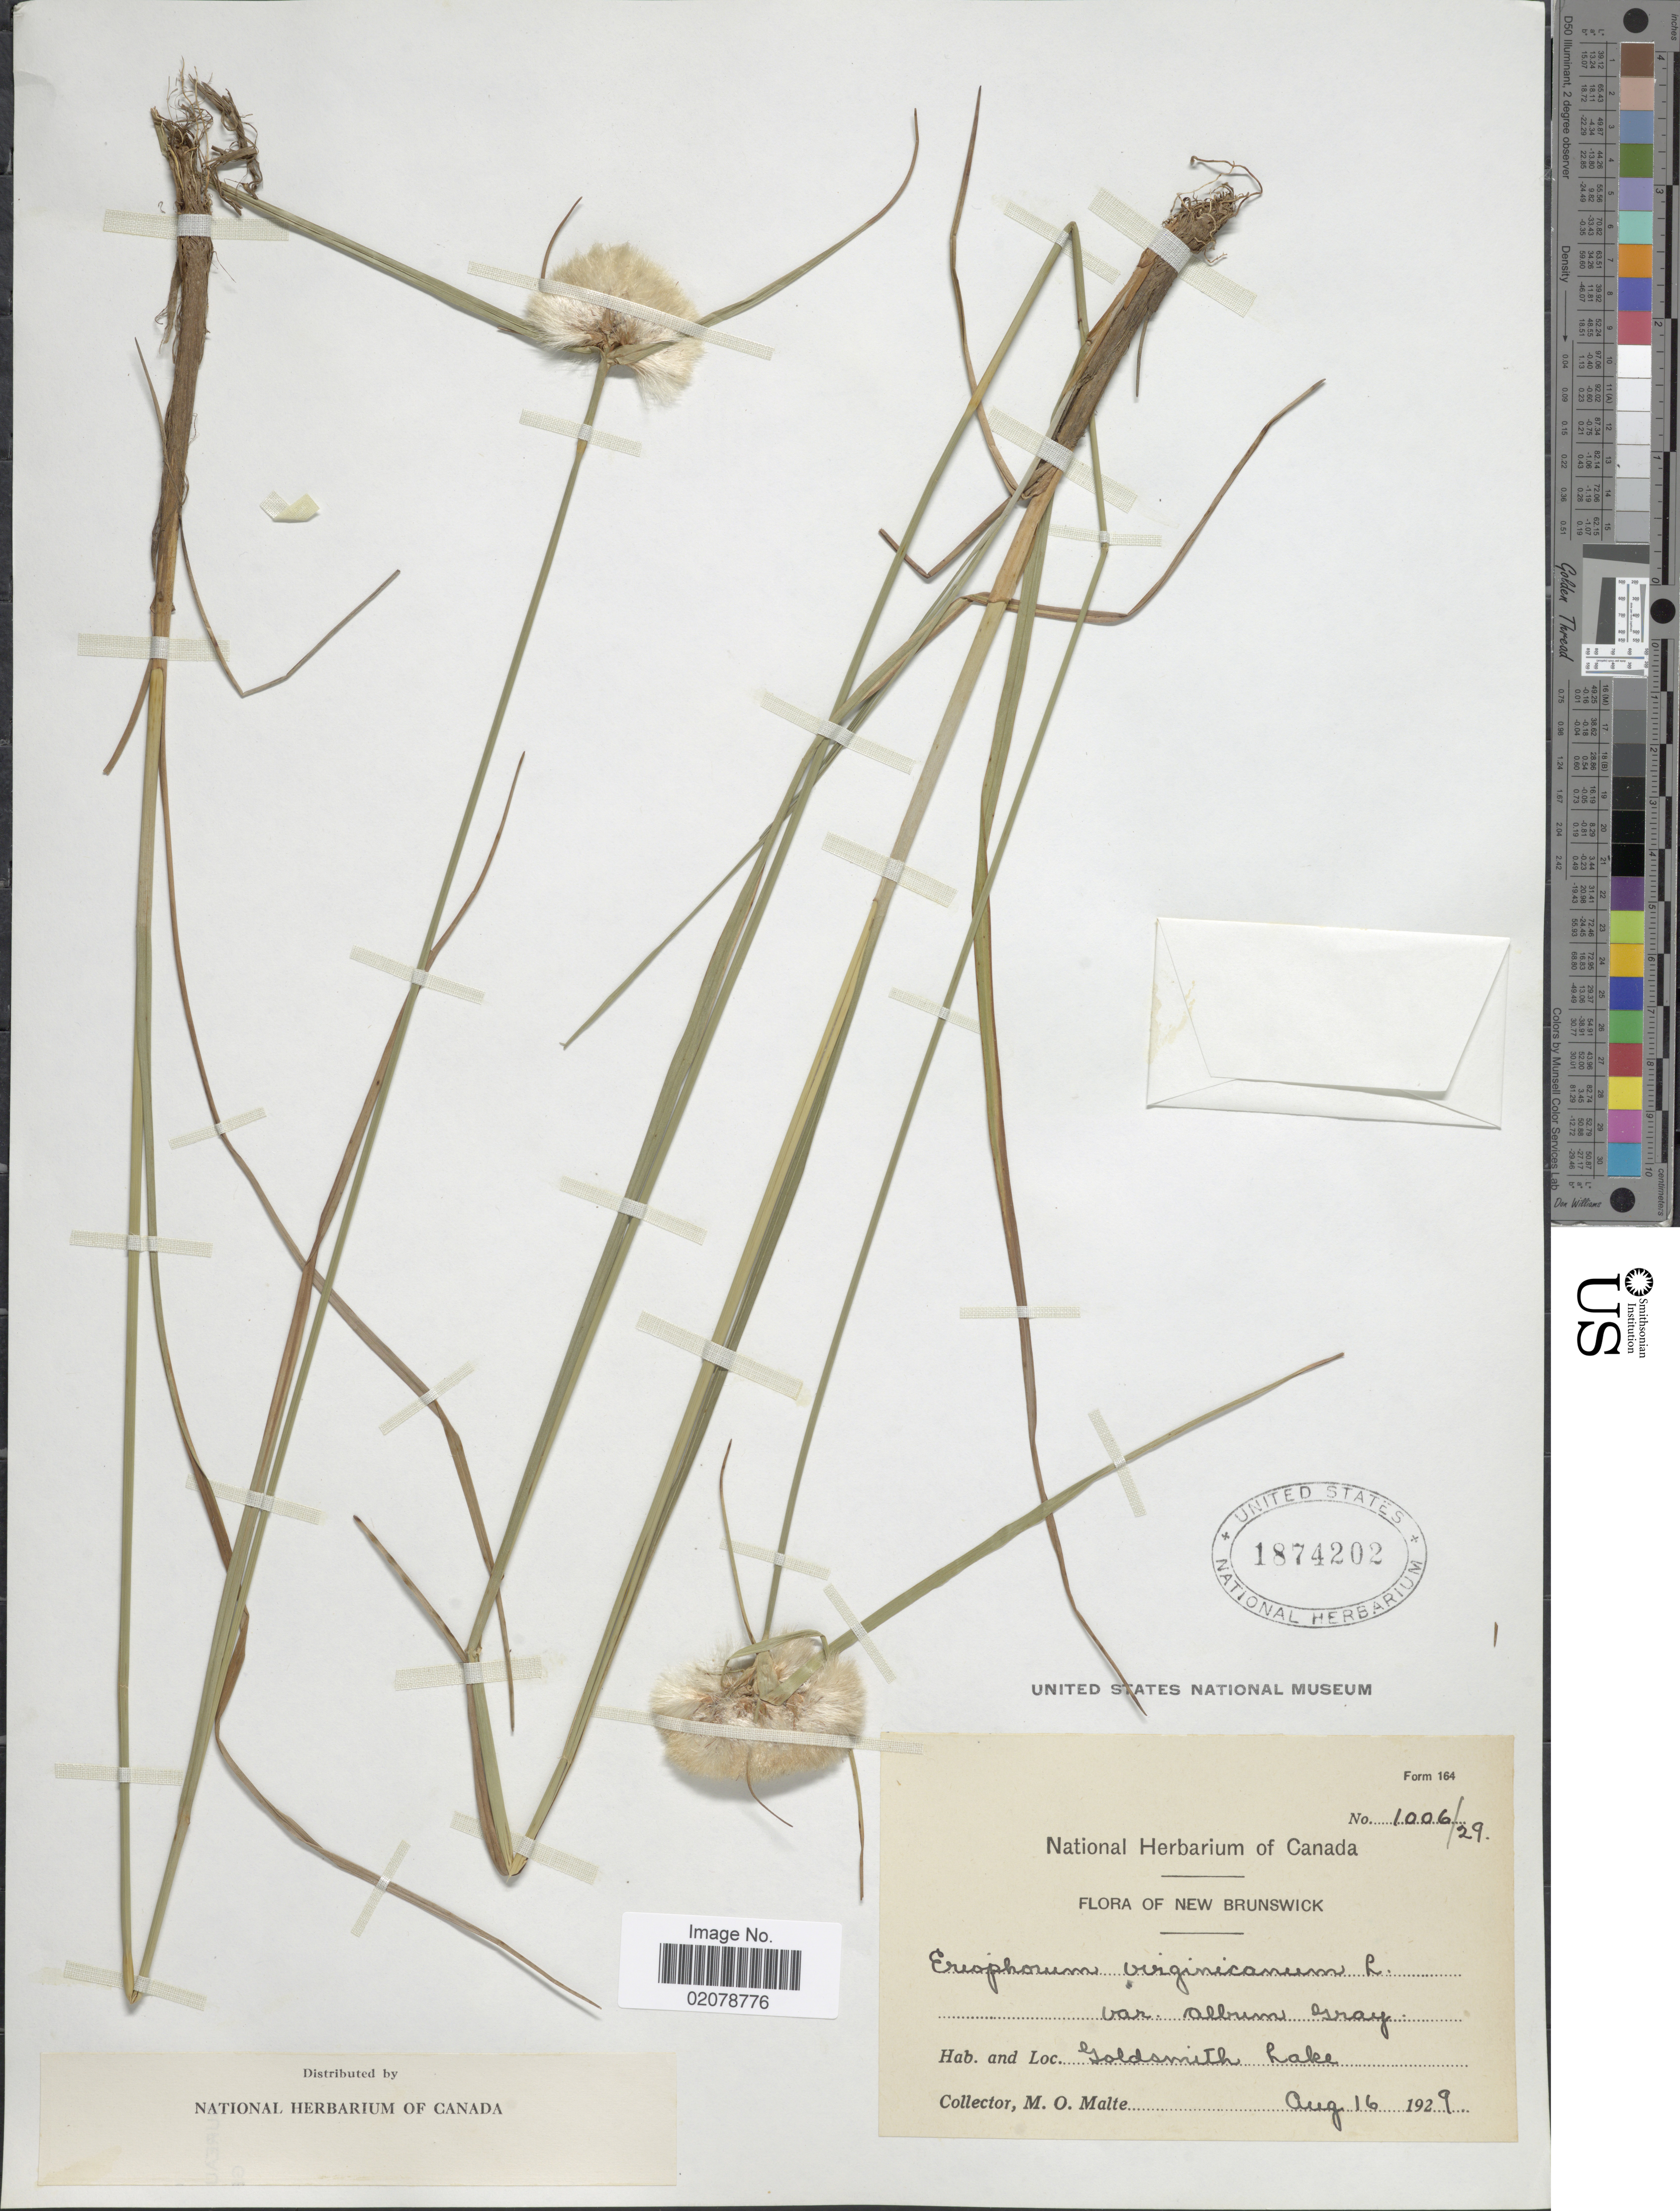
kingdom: Plantae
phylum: Tracheophyta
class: Liliopsida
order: Poales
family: Cyperaceae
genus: Eriophorum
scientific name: Eriophorum virginicum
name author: L.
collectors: M. O. Malte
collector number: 1006/29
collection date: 1929-08-16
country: Canada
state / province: New Brunswick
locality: Goldsmith Lake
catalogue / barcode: US 1874202